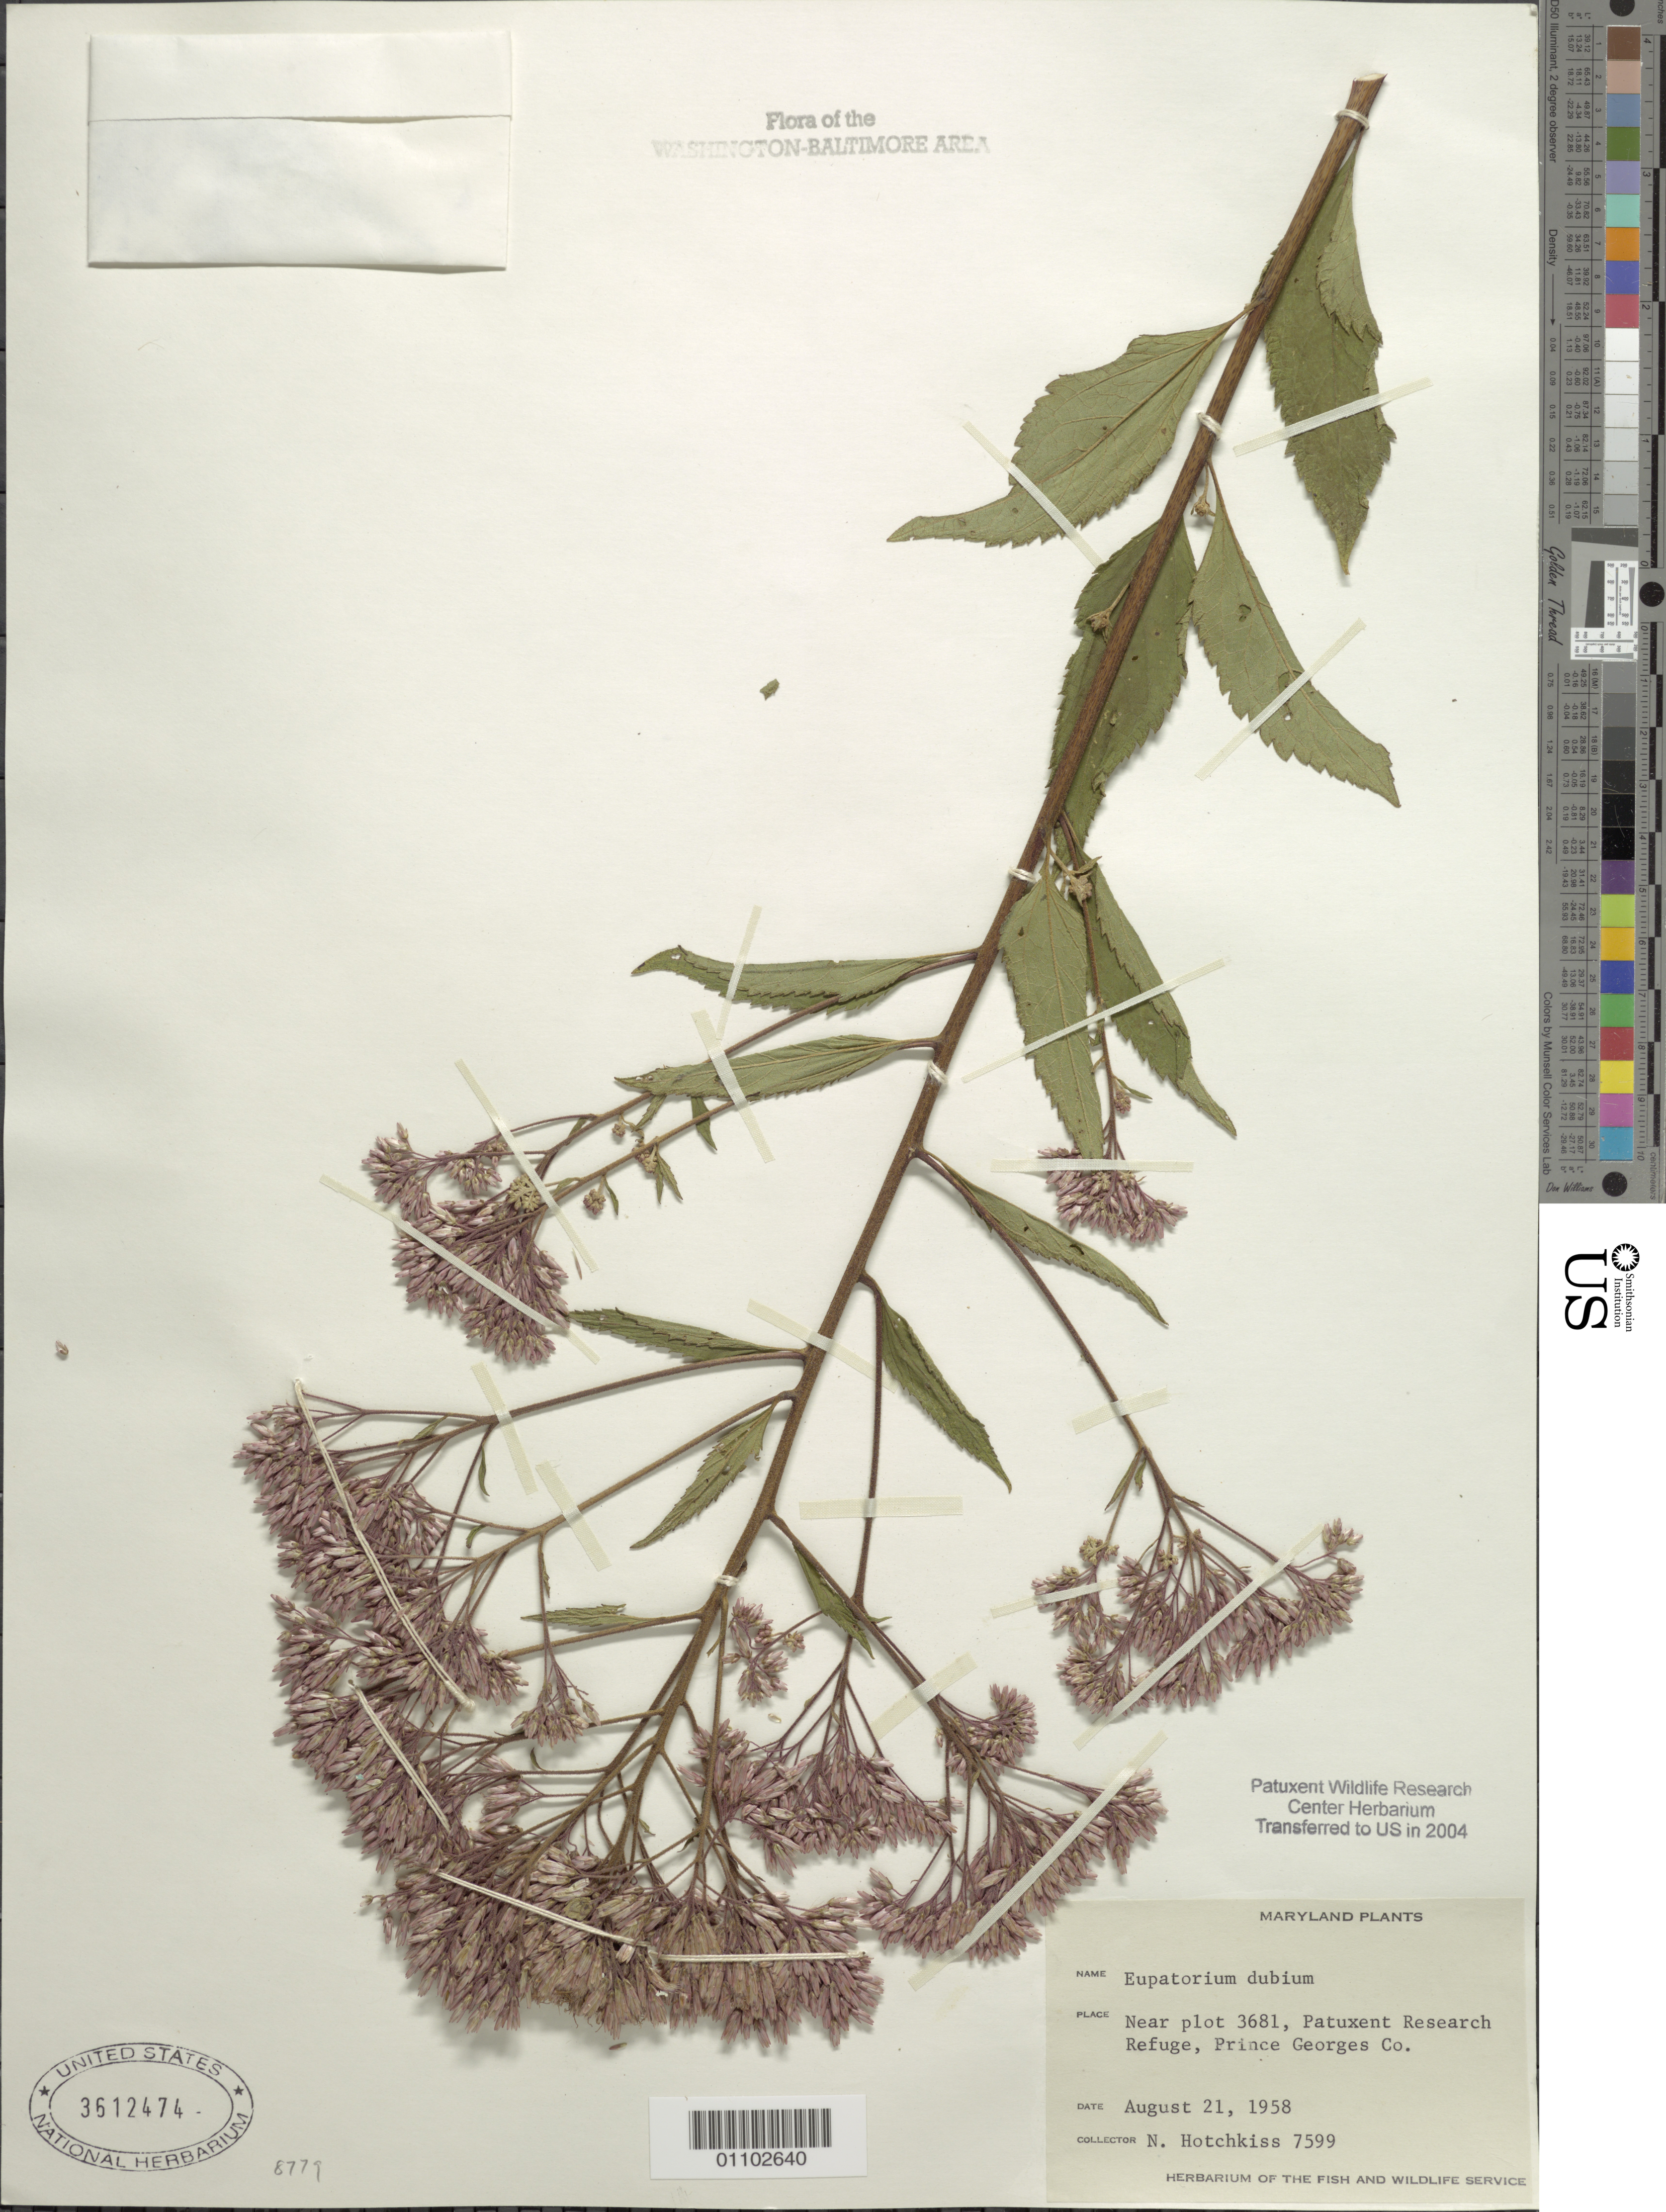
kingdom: Plantae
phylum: Tracheophyta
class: Magnoliopsida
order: Asterales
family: Asteraceae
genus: Eupatorium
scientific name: Eupatorium dubium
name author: Willd. ex Poir.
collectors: N. Hotchkiss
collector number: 7599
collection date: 1958-08-21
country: United States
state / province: Maryland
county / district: Prince George's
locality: Near plot 3681, Patuxent Research Refuge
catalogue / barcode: US 3612474